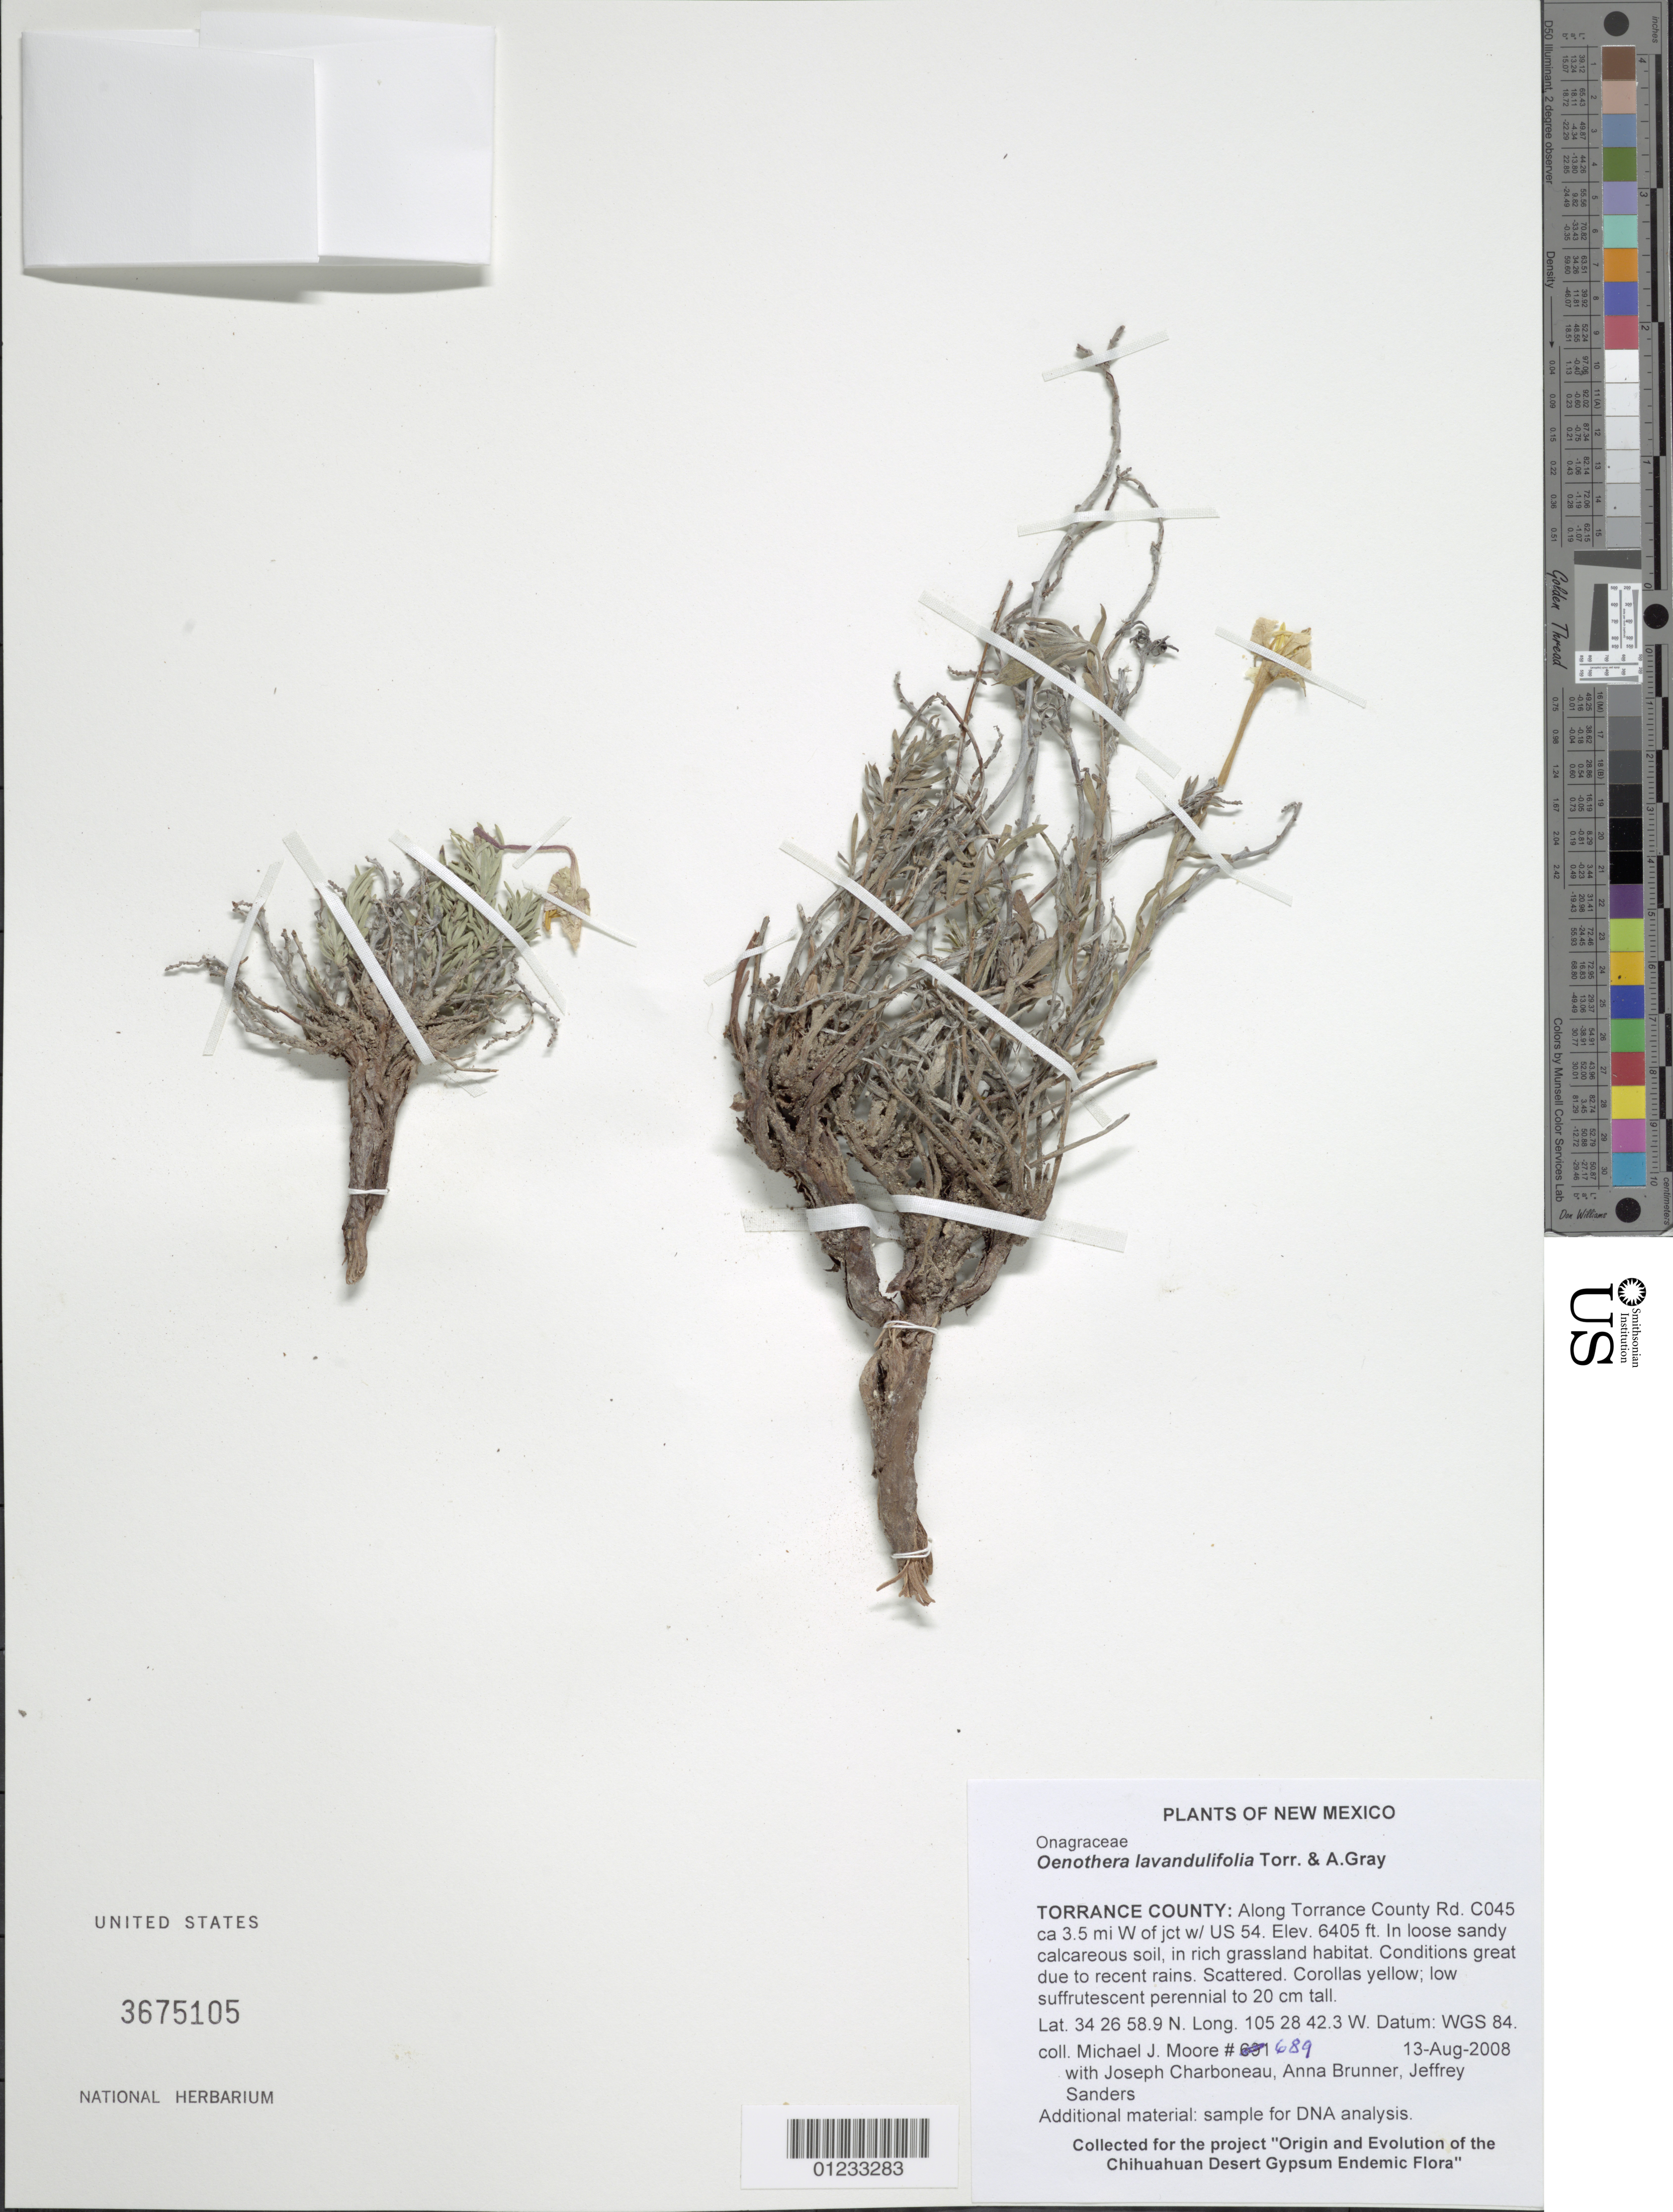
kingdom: Plantae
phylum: Tracheophyta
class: Magnoliopsida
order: Myrtales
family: Onagraceae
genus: Oenothera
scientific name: Oenothera lavandulifolia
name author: Torr. & A. Gray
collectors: M. J. Moore, J. L. M. Charboneau, A. Brunner & J. Sanders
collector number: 689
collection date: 2004-08-12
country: United States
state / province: New Mexico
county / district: Torrance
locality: Along Torrance County Rd. C045 ca 3.5 mi W of jct w/ US 54.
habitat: In loose sandy calcareous soil, in rich grassland habitat. Conditions great due to recent rains.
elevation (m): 1952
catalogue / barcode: US 3675105